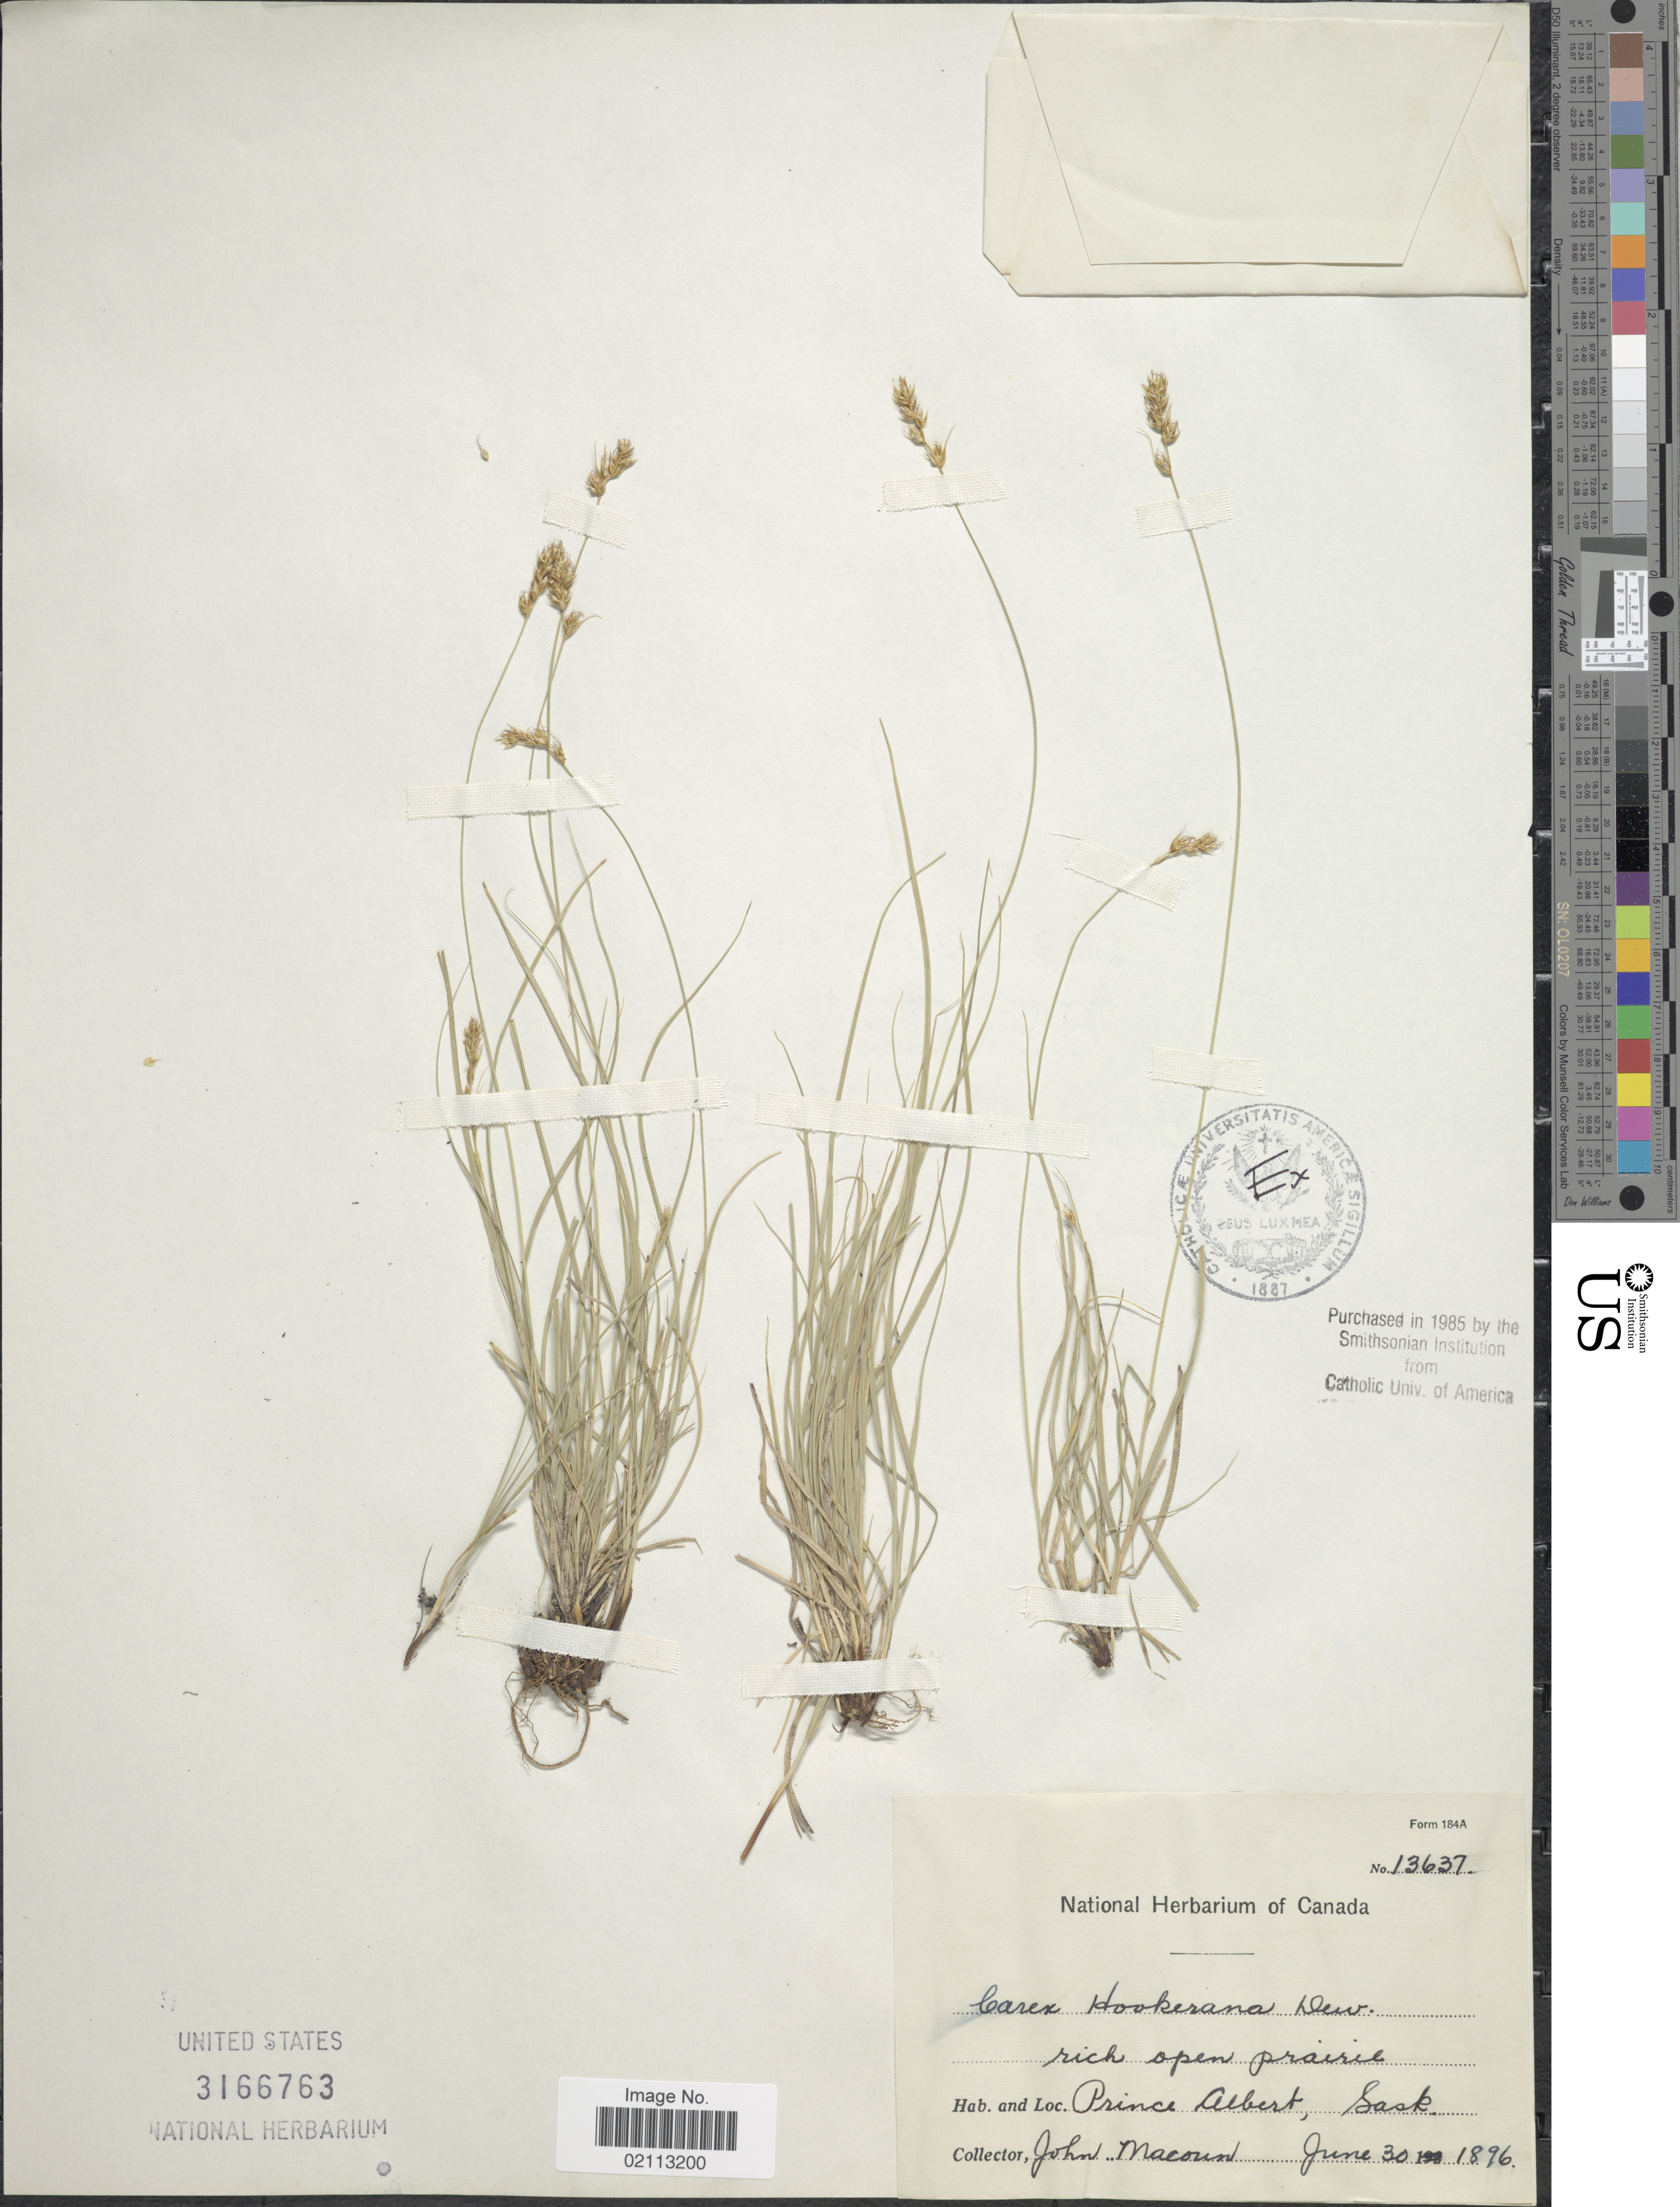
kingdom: Plantae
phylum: Tracheophyta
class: Liliopsida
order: Poales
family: Cyperaceae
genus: Carex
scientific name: Carex hookeriana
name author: Dewey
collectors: J. Macoun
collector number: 13637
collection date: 1896-06-30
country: Canada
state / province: Saskatchewan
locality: Prince Albert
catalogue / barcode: US 3166763